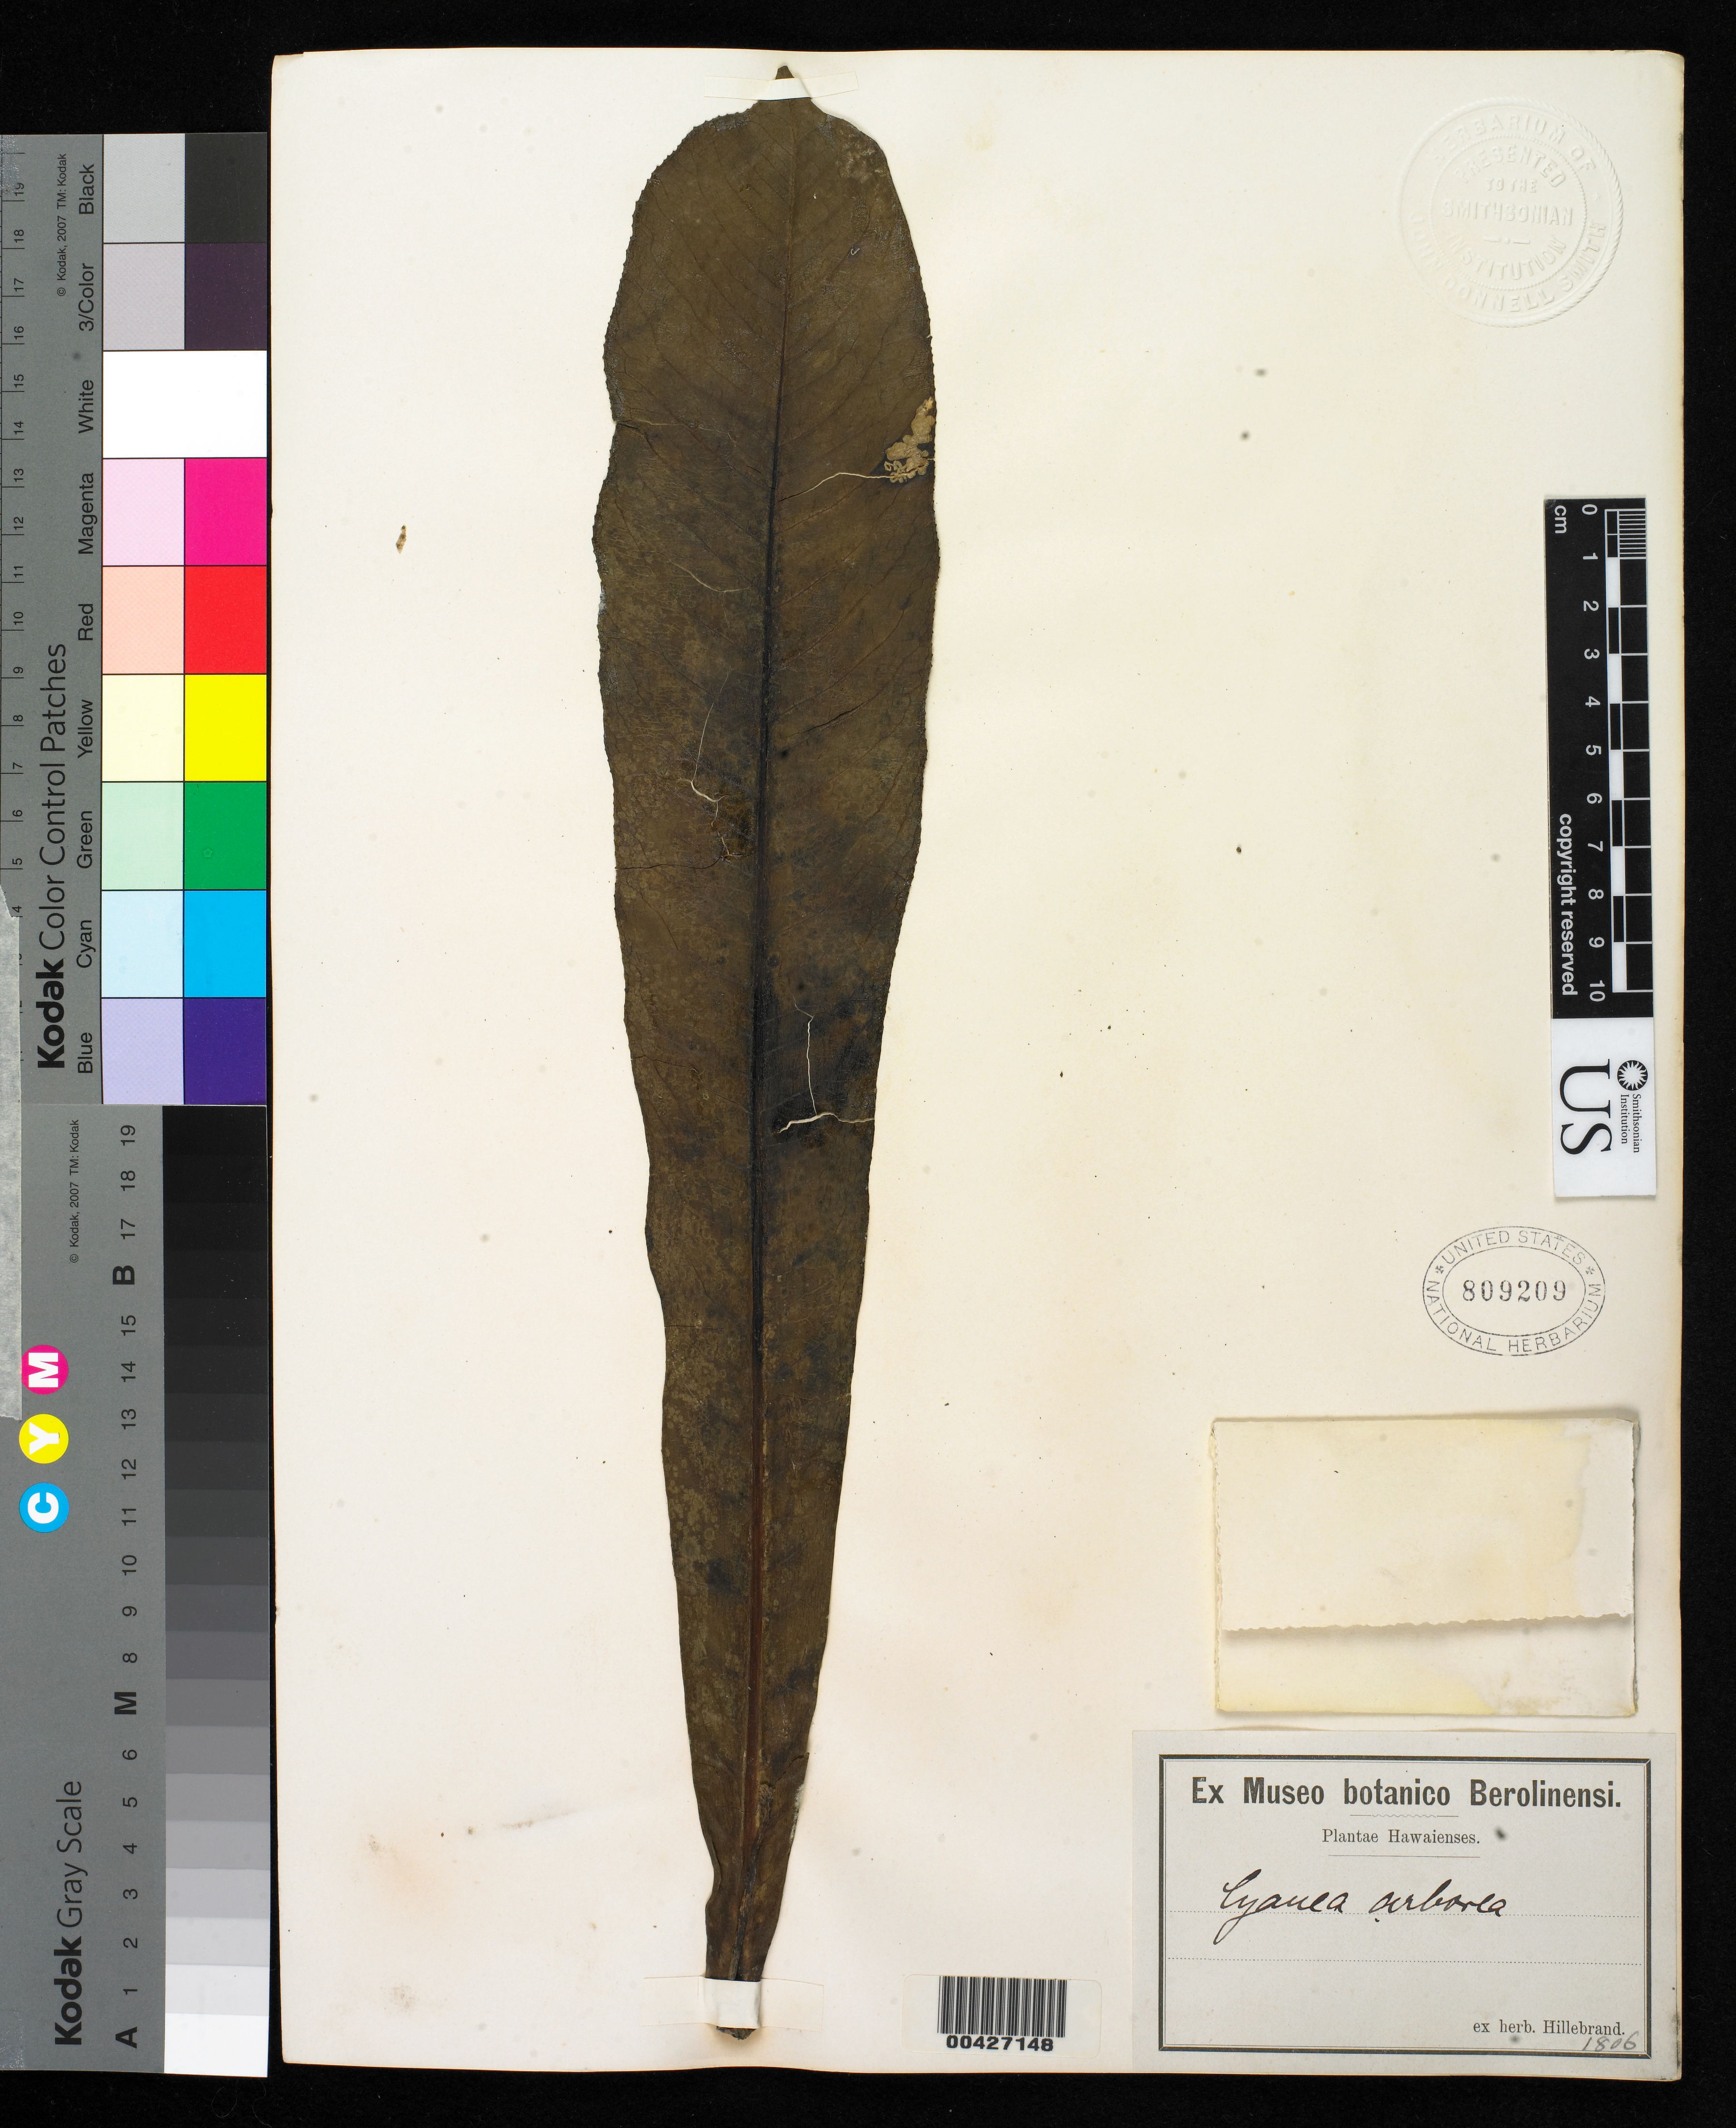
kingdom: Plantae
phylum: Tracheophyta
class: Magnoliopsida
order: Asterales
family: Campanulaceae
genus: Cyanea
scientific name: Cyanea arborea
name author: Hillebr.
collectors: W. Hillebrand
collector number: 1806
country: United States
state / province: Hawaii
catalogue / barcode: US 809209